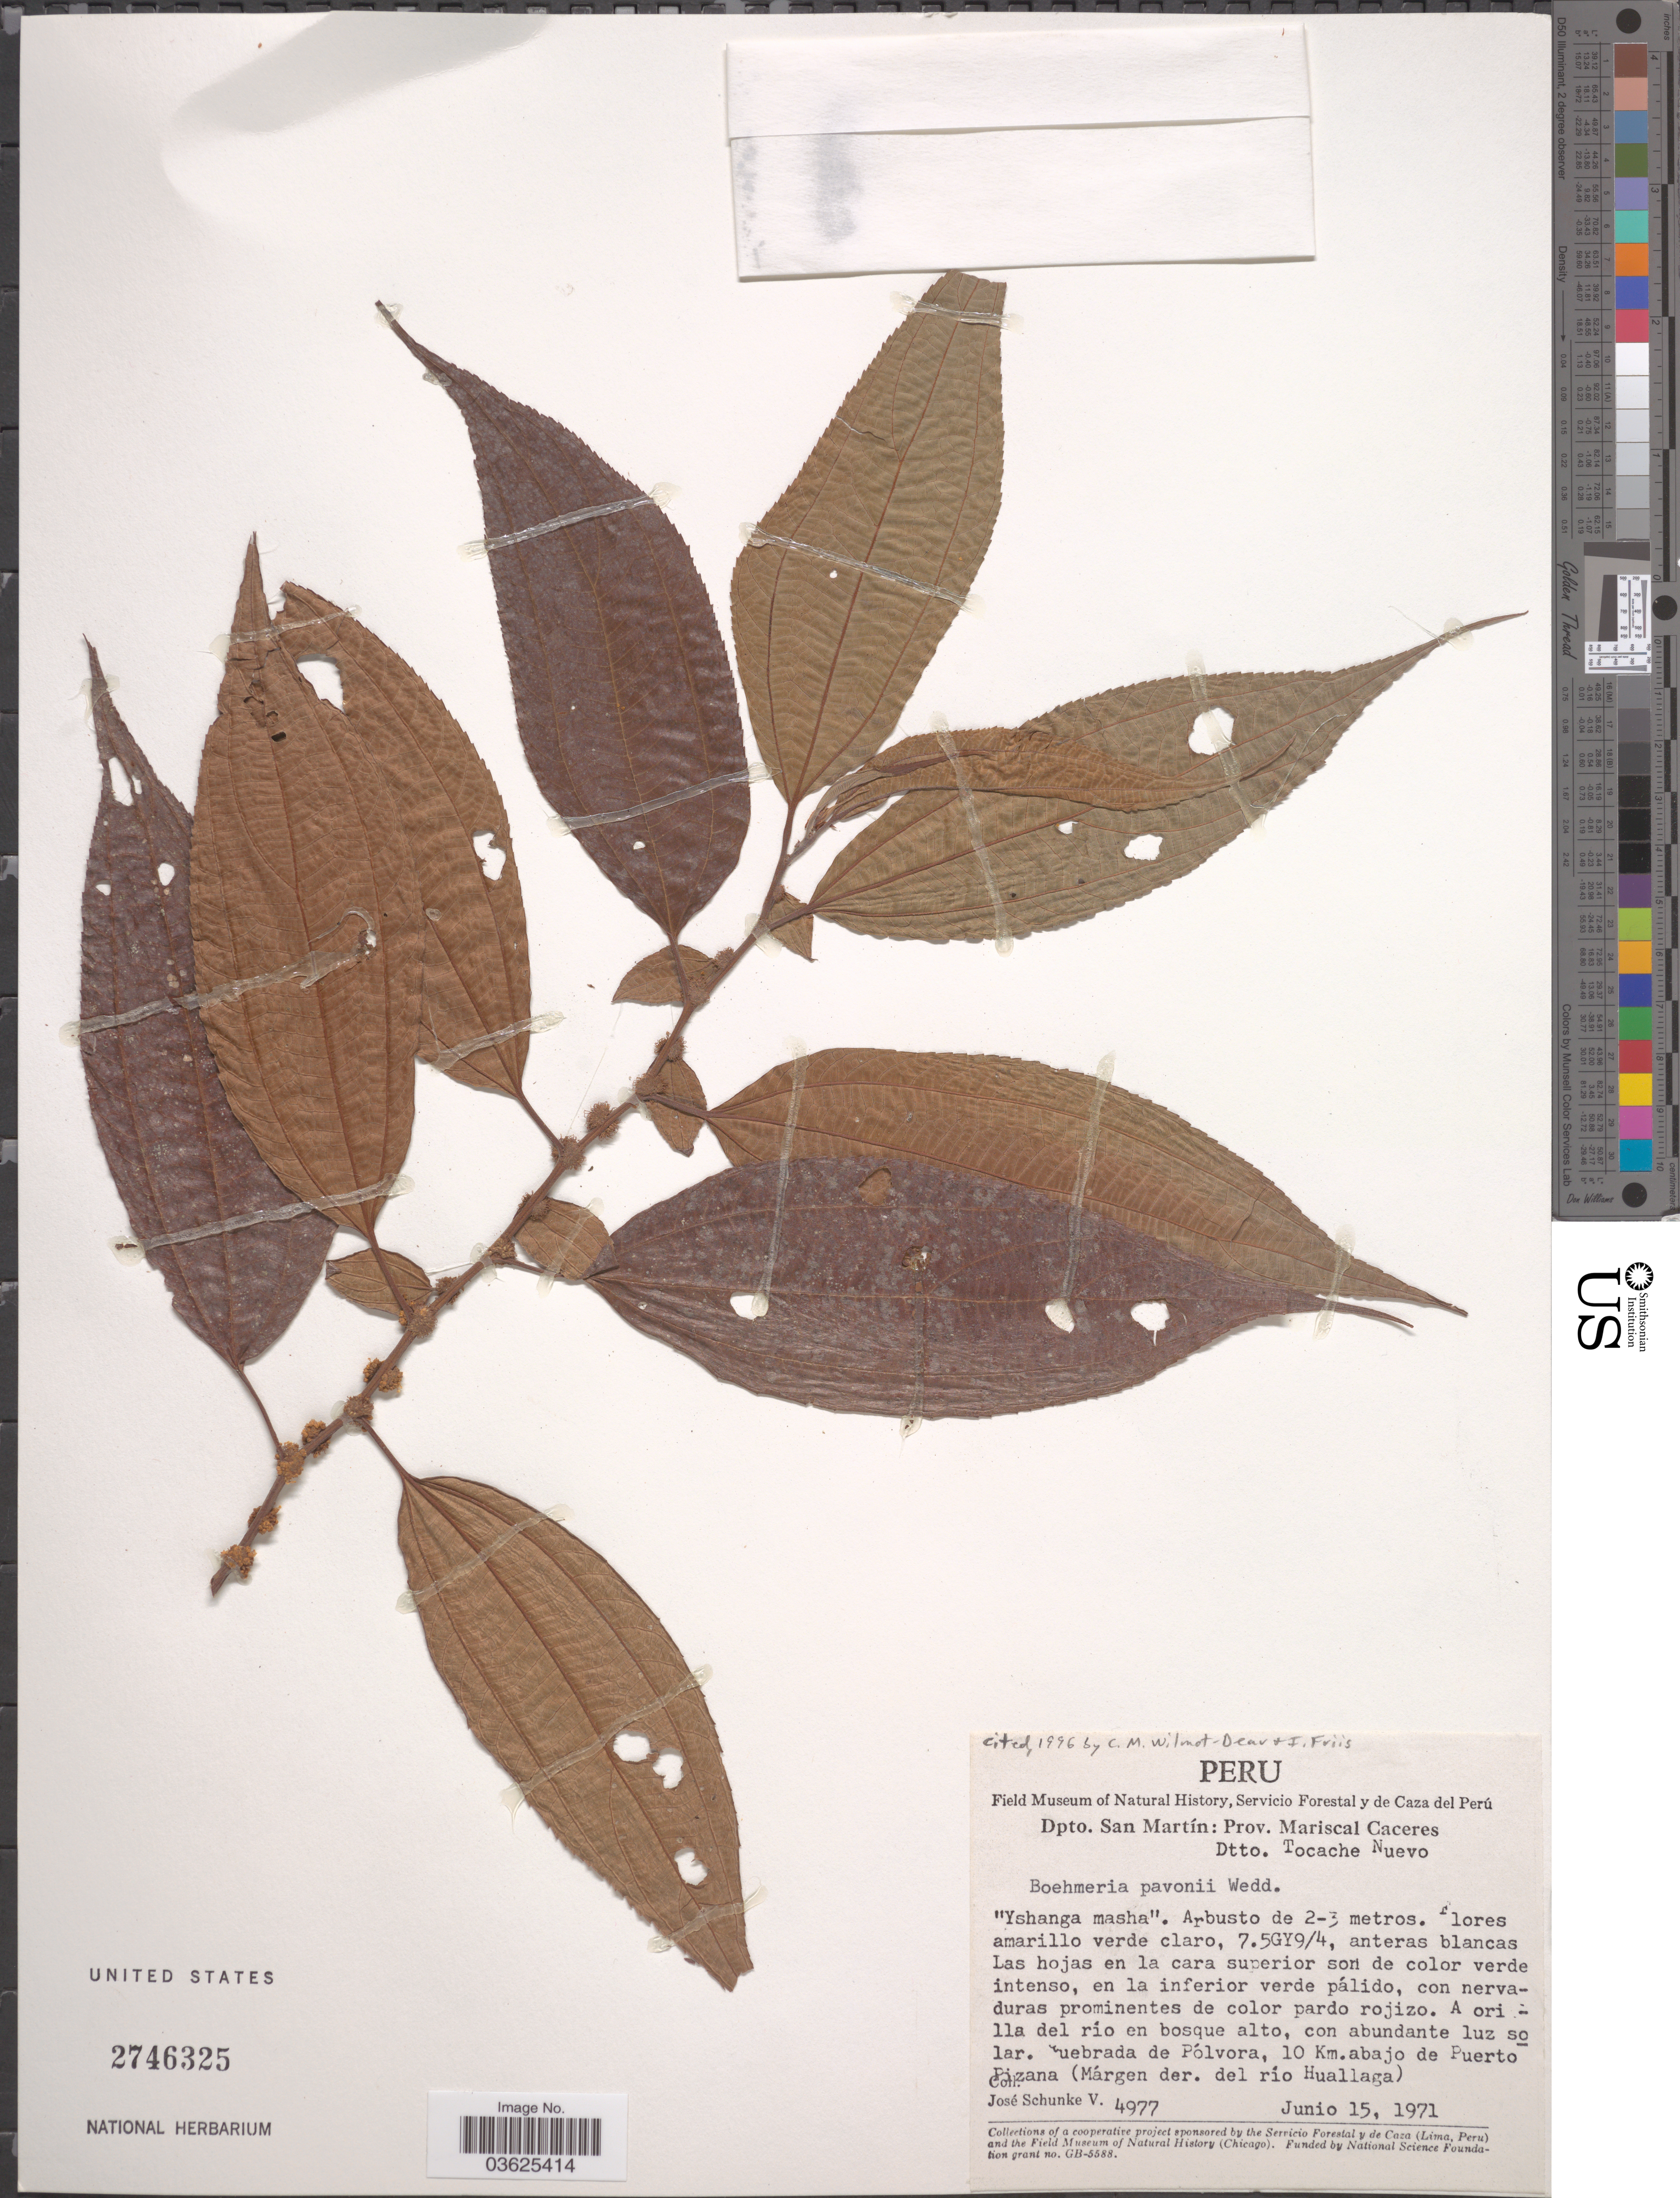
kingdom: Plantae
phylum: Tracheophyta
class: Magnoliopsida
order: Rosales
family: Urticaceae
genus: Boehmeria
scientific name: Boehmeria pavonii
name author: Wedd.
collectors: J. Schunke Vigo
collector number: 4977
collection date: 1971-06-15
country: Peru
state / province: San Martín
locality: Dpto. San Martin: Prov. Mariscal Caceres. Dtto. Tocache Nuevo. Quebrada de Pólvora, 10 Km. abajo de Puerto Pizana (Márgen der. del río Huallaga).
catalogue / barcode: US 2746325